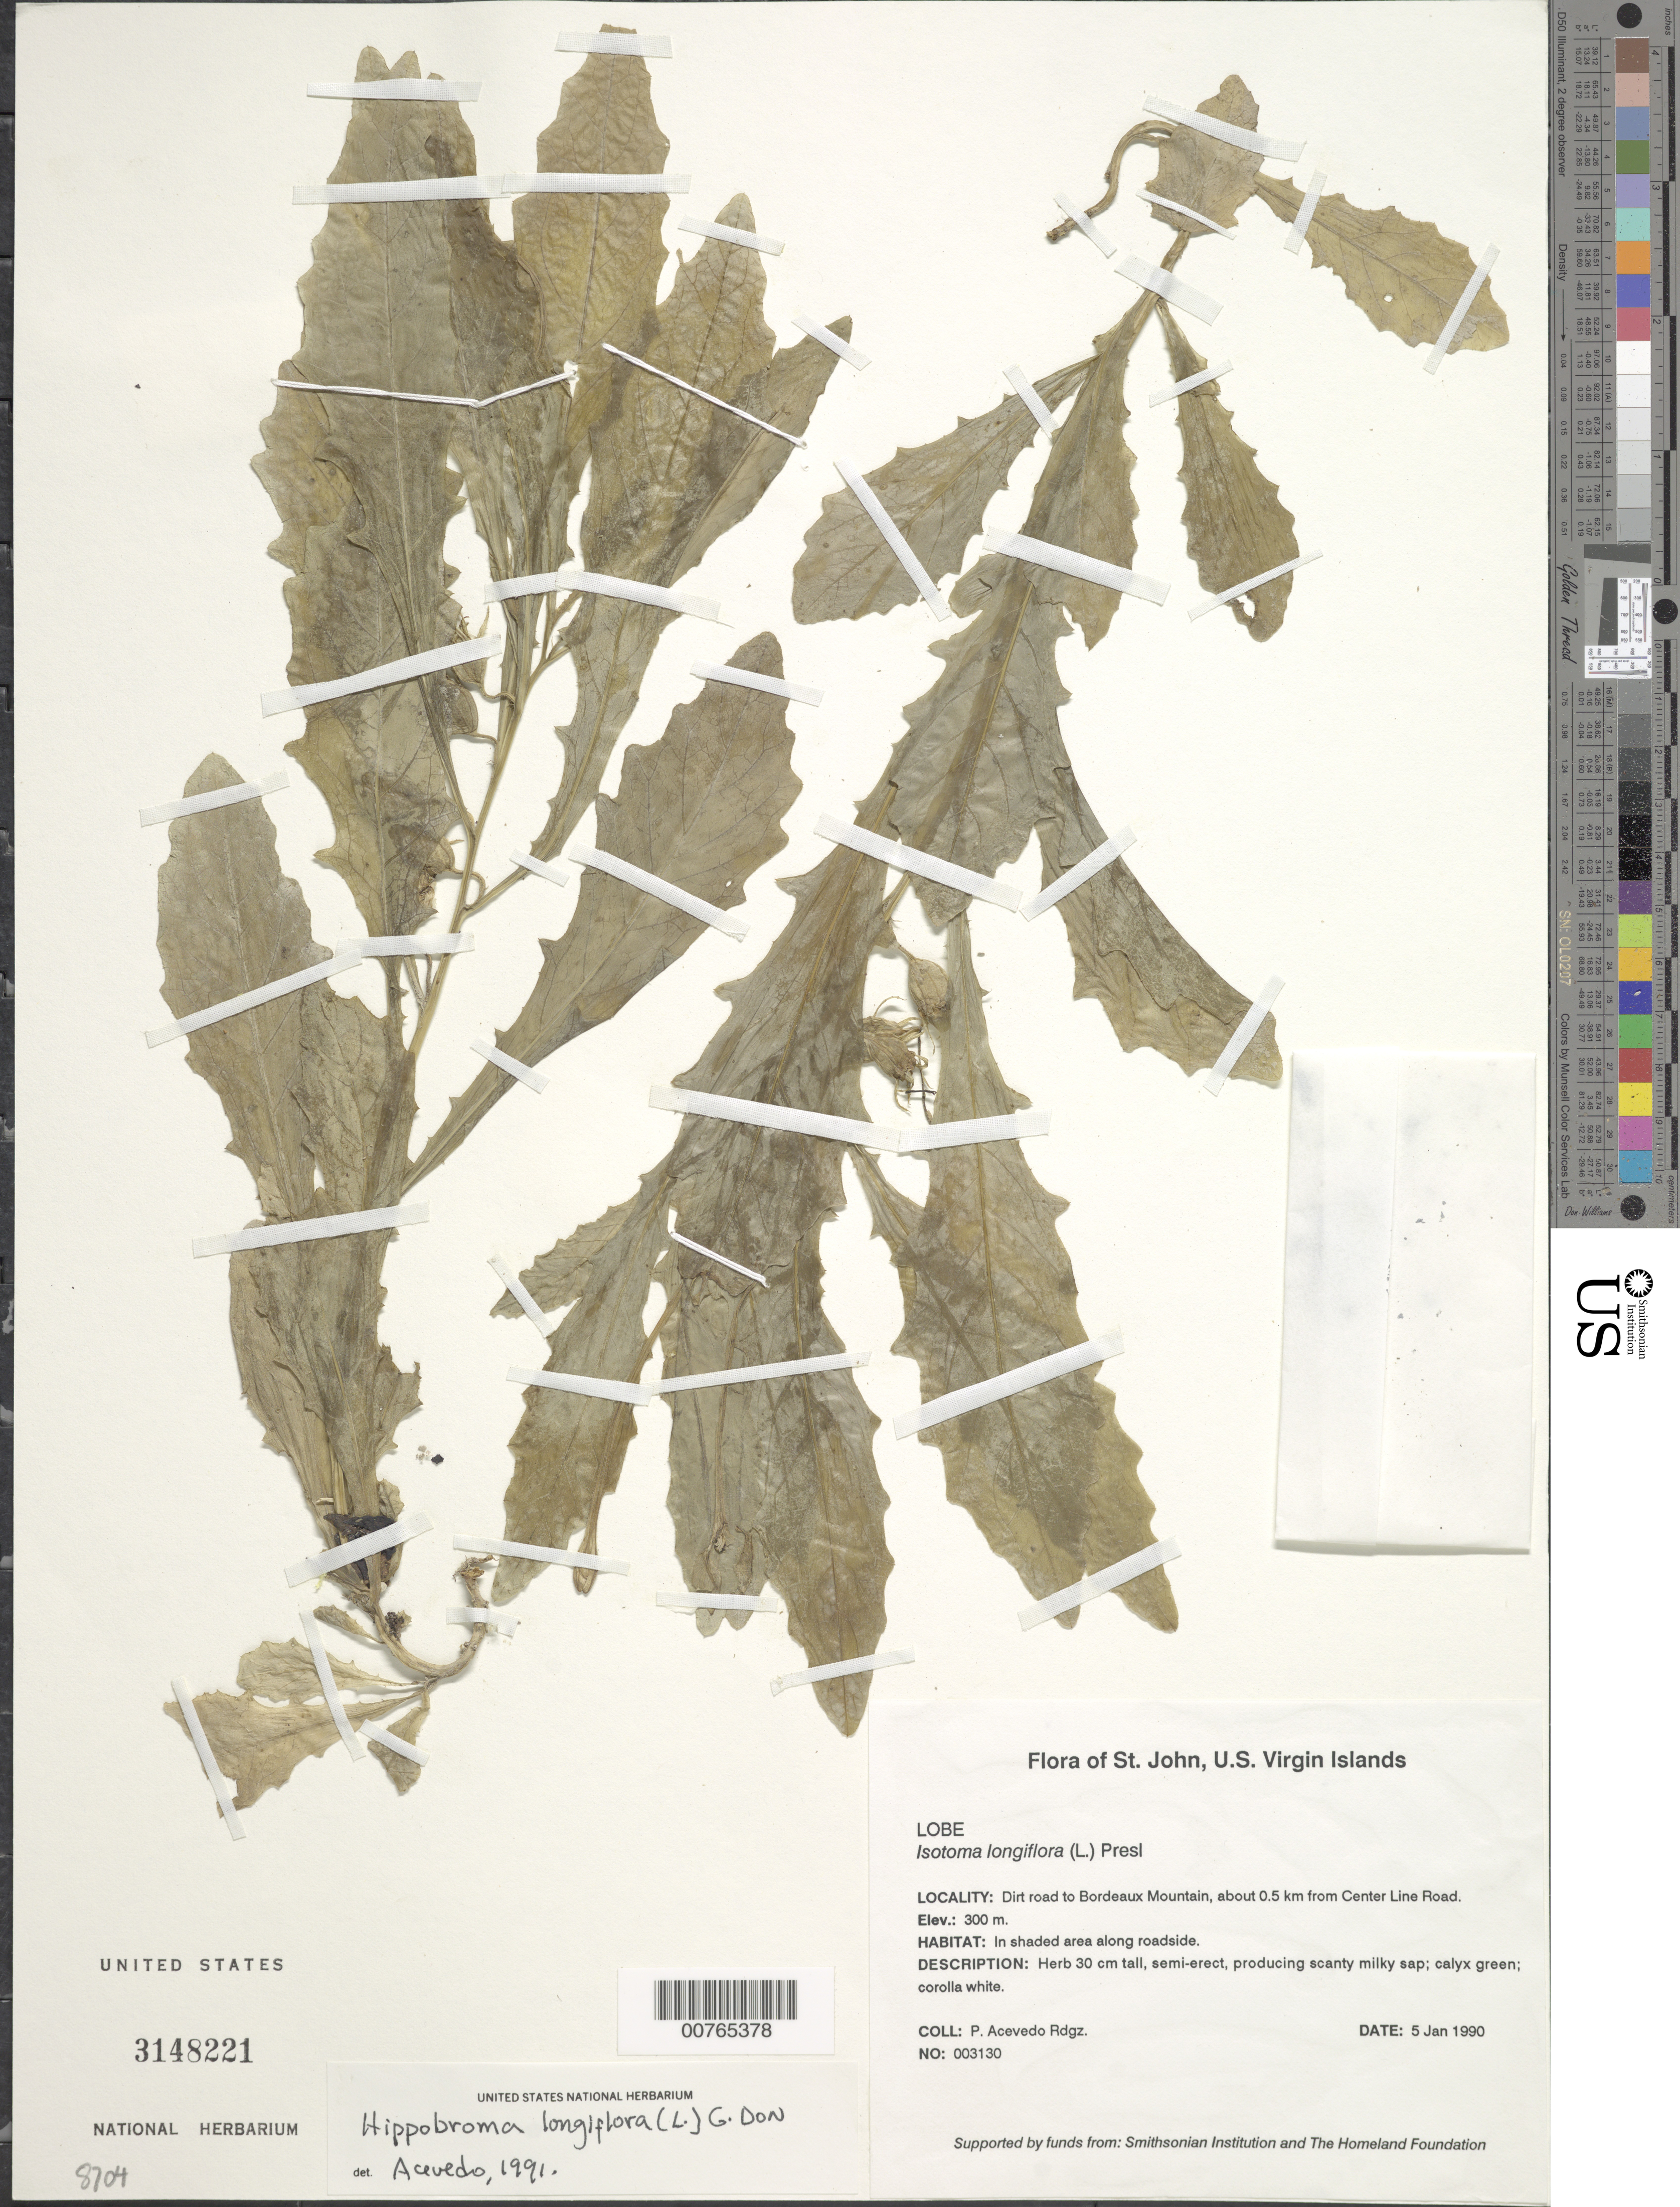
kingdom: Plantae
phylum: Tracheophyta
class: Magnoliopsida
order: Asterales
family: Campanulaceae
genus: Hippobroma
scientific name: Hippobroma longiflora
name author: (L.) G. Don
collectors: P. Acevedo-Rodr.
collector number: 3130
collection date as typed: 05 Jan 1990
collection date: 1990-01-05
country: U.S. Virgin Islands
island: St. John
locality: Cruz Bay Quarter; dirt road to Bordeaux Mountain, about 0.5 km from Center Line Road.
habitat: In shaded area along roadside.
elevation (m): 300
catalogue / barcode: US 3148221